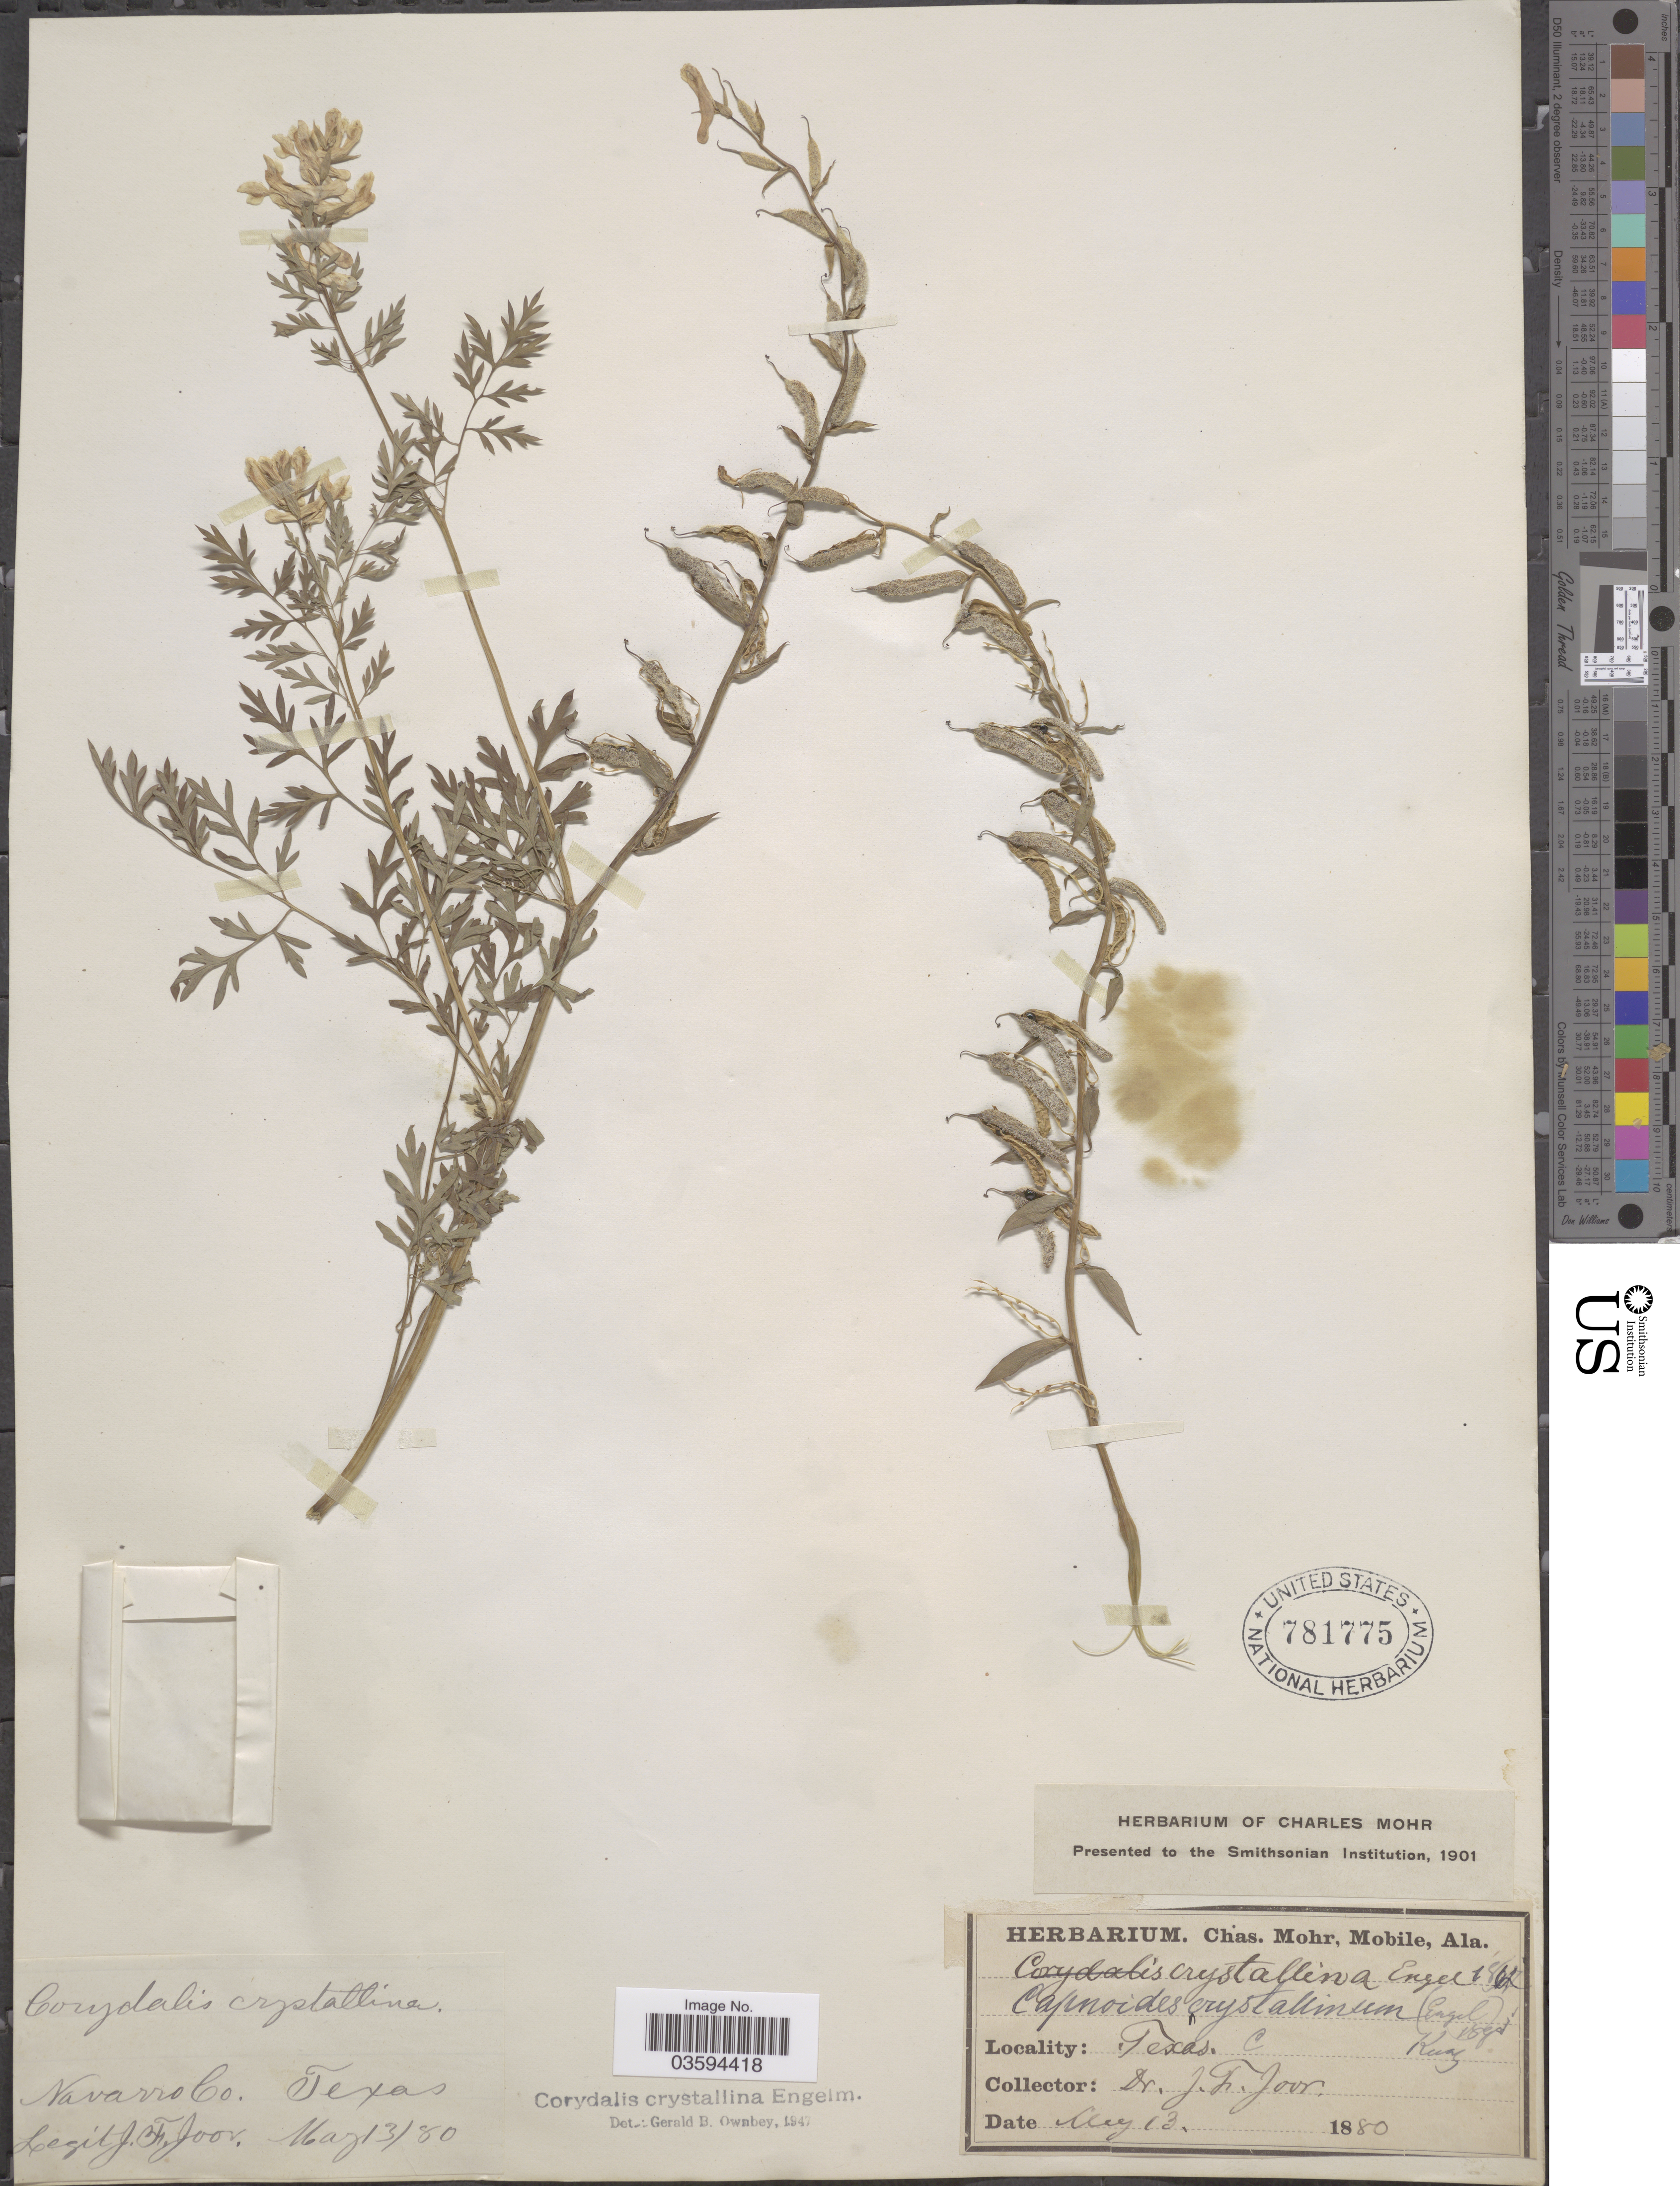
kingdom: Plantae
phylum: Tracheophyta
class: Magnoliopsida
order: Ranunculales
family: Papaveraceae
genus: Corydalis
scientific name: Corydalis crystallina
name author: (Engelm. ex A. Gray) Torr. & A. Gray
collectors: J. F. Joor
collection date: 1880-05-13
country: United States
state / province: Texas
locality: Navarro Co.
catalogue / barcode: US 781775